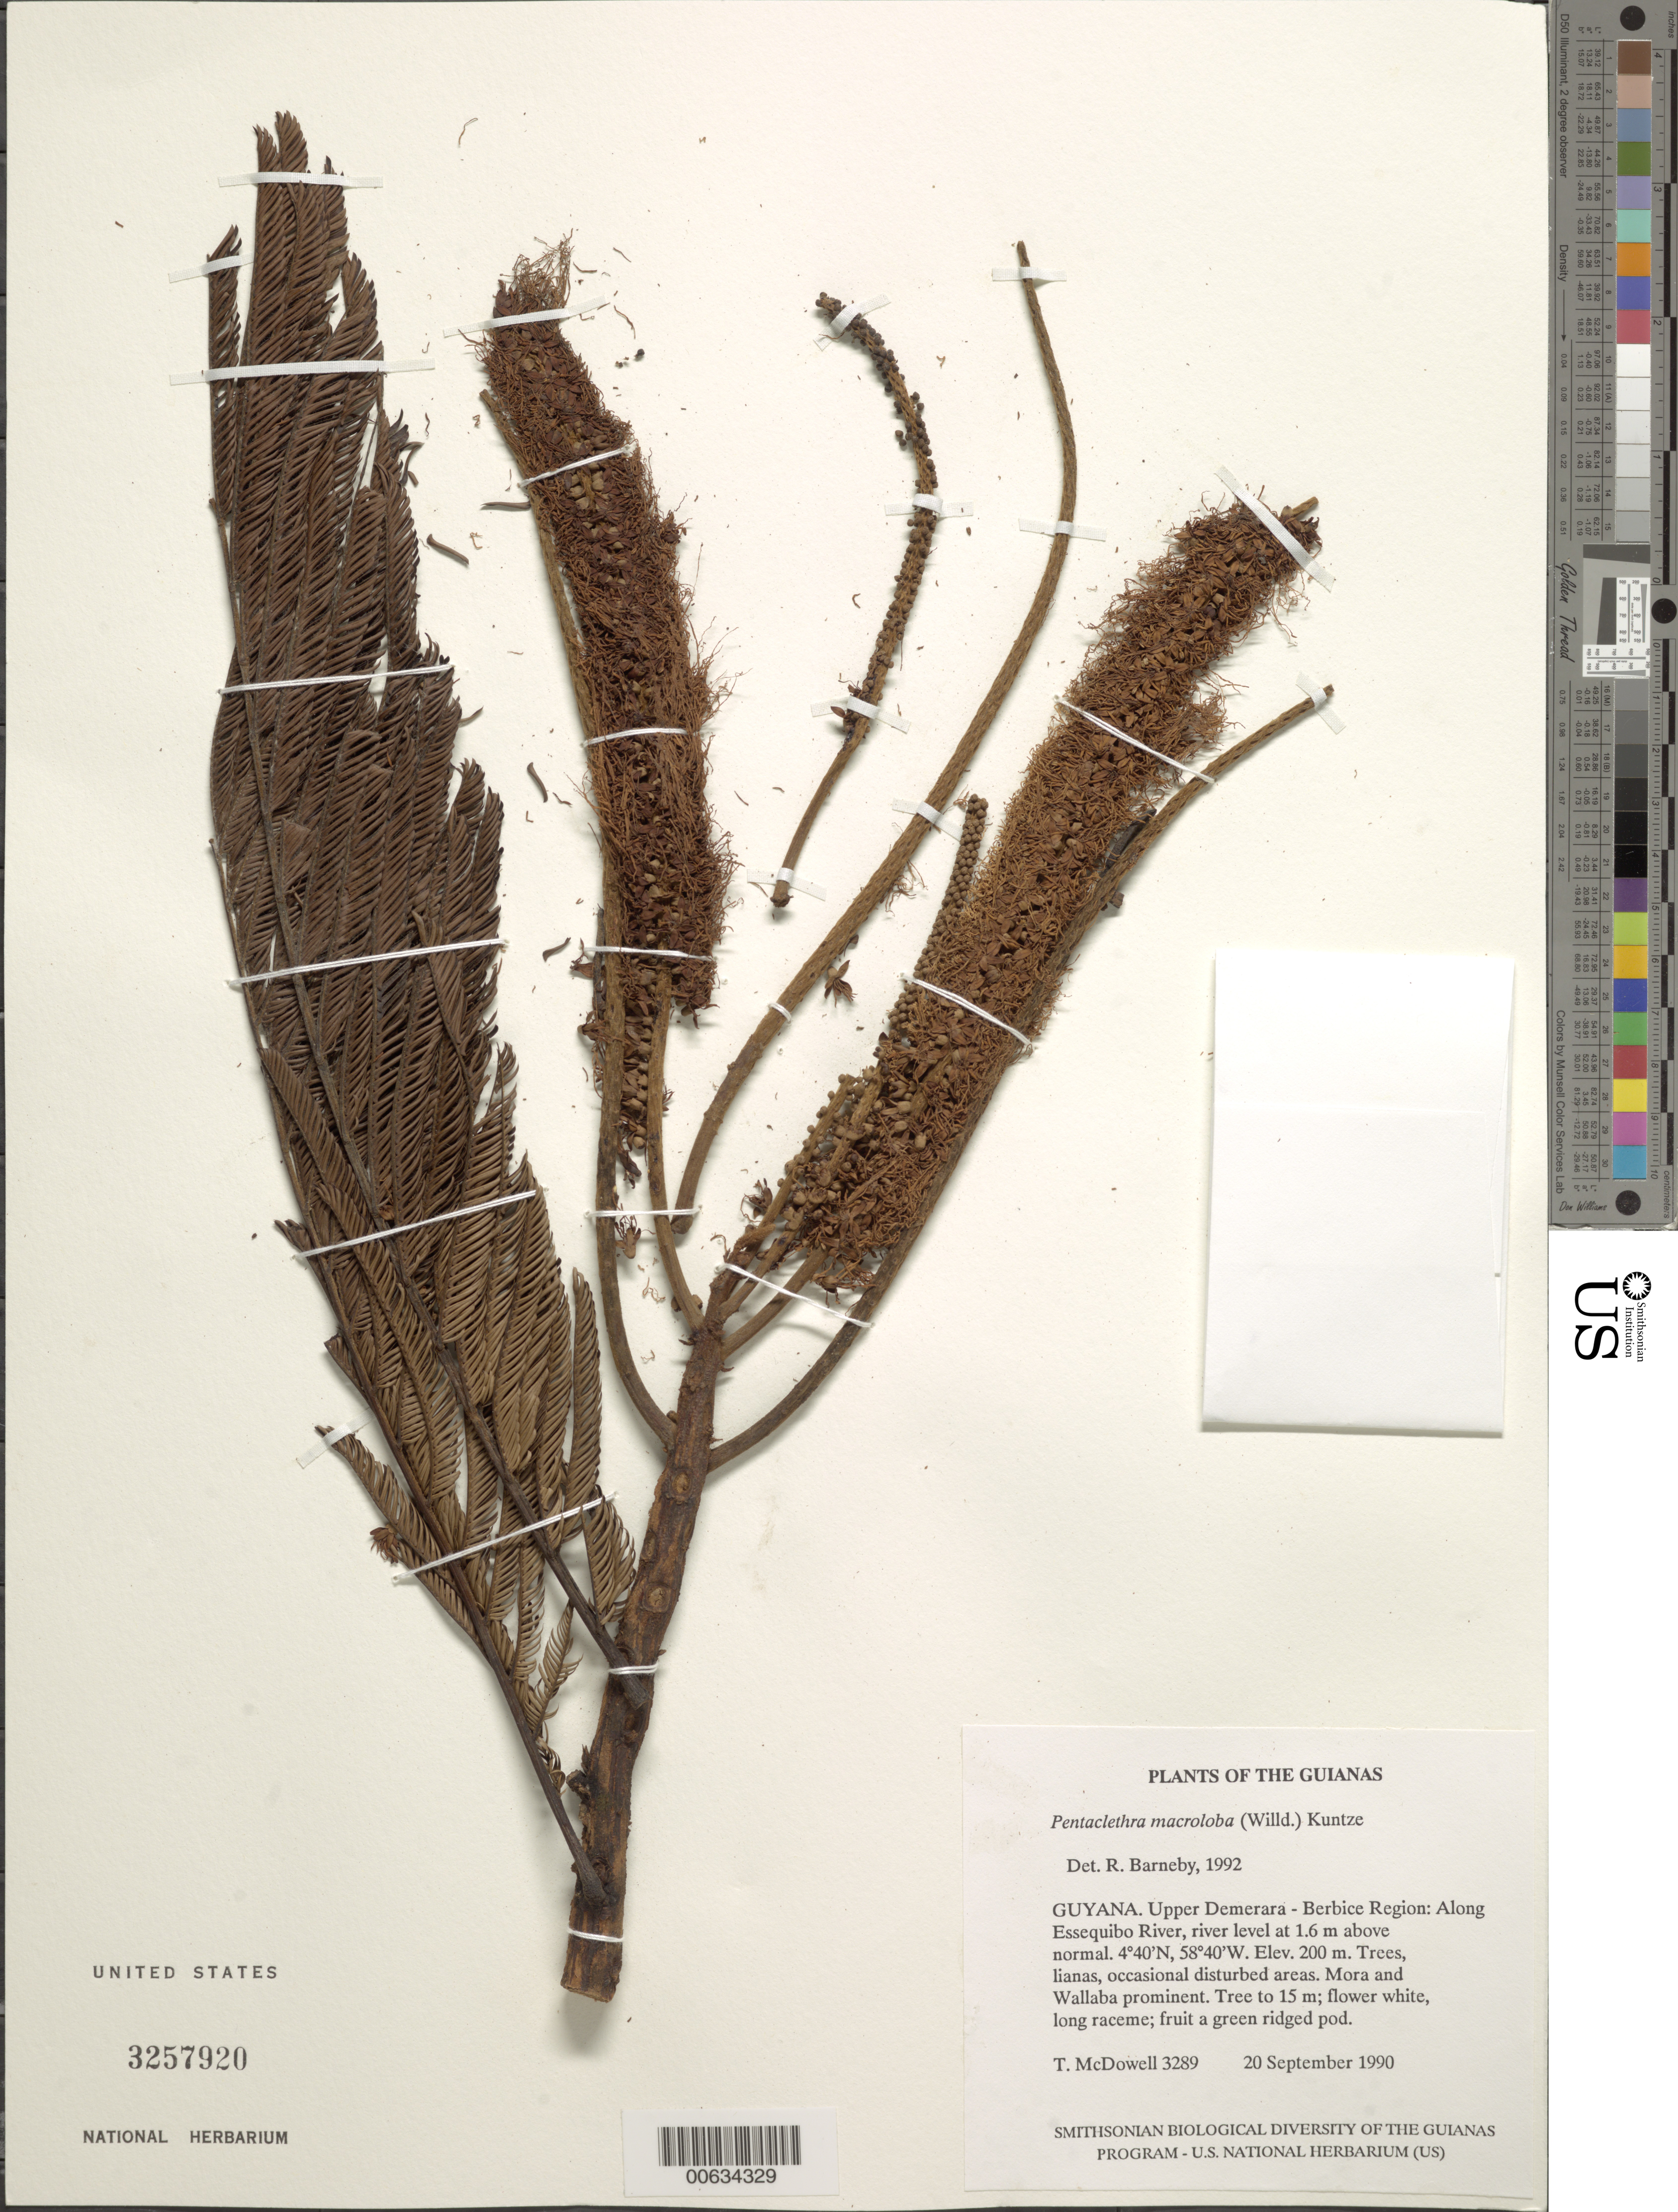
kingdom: Plantae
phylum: Tracheophyta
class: Magnoliopsida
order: Fabales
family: Fabaceae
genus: Pentaclethra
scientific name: Pentaclethra macroloba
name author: (Willd.) Kuntze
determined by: Barneby, Rupert C., (NY)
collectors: T. McDowell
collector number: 3289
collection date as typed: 20 September 1990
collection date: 1990-09-20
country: Guyana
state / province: U. Demerara-Berbice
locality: Along Essequibo River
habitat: River flood marks at 1.6 m above present level. Trees, lianas, occasional disturbed areas. Mora and Wallaba prominent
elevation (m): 60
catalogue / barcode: US 3257920